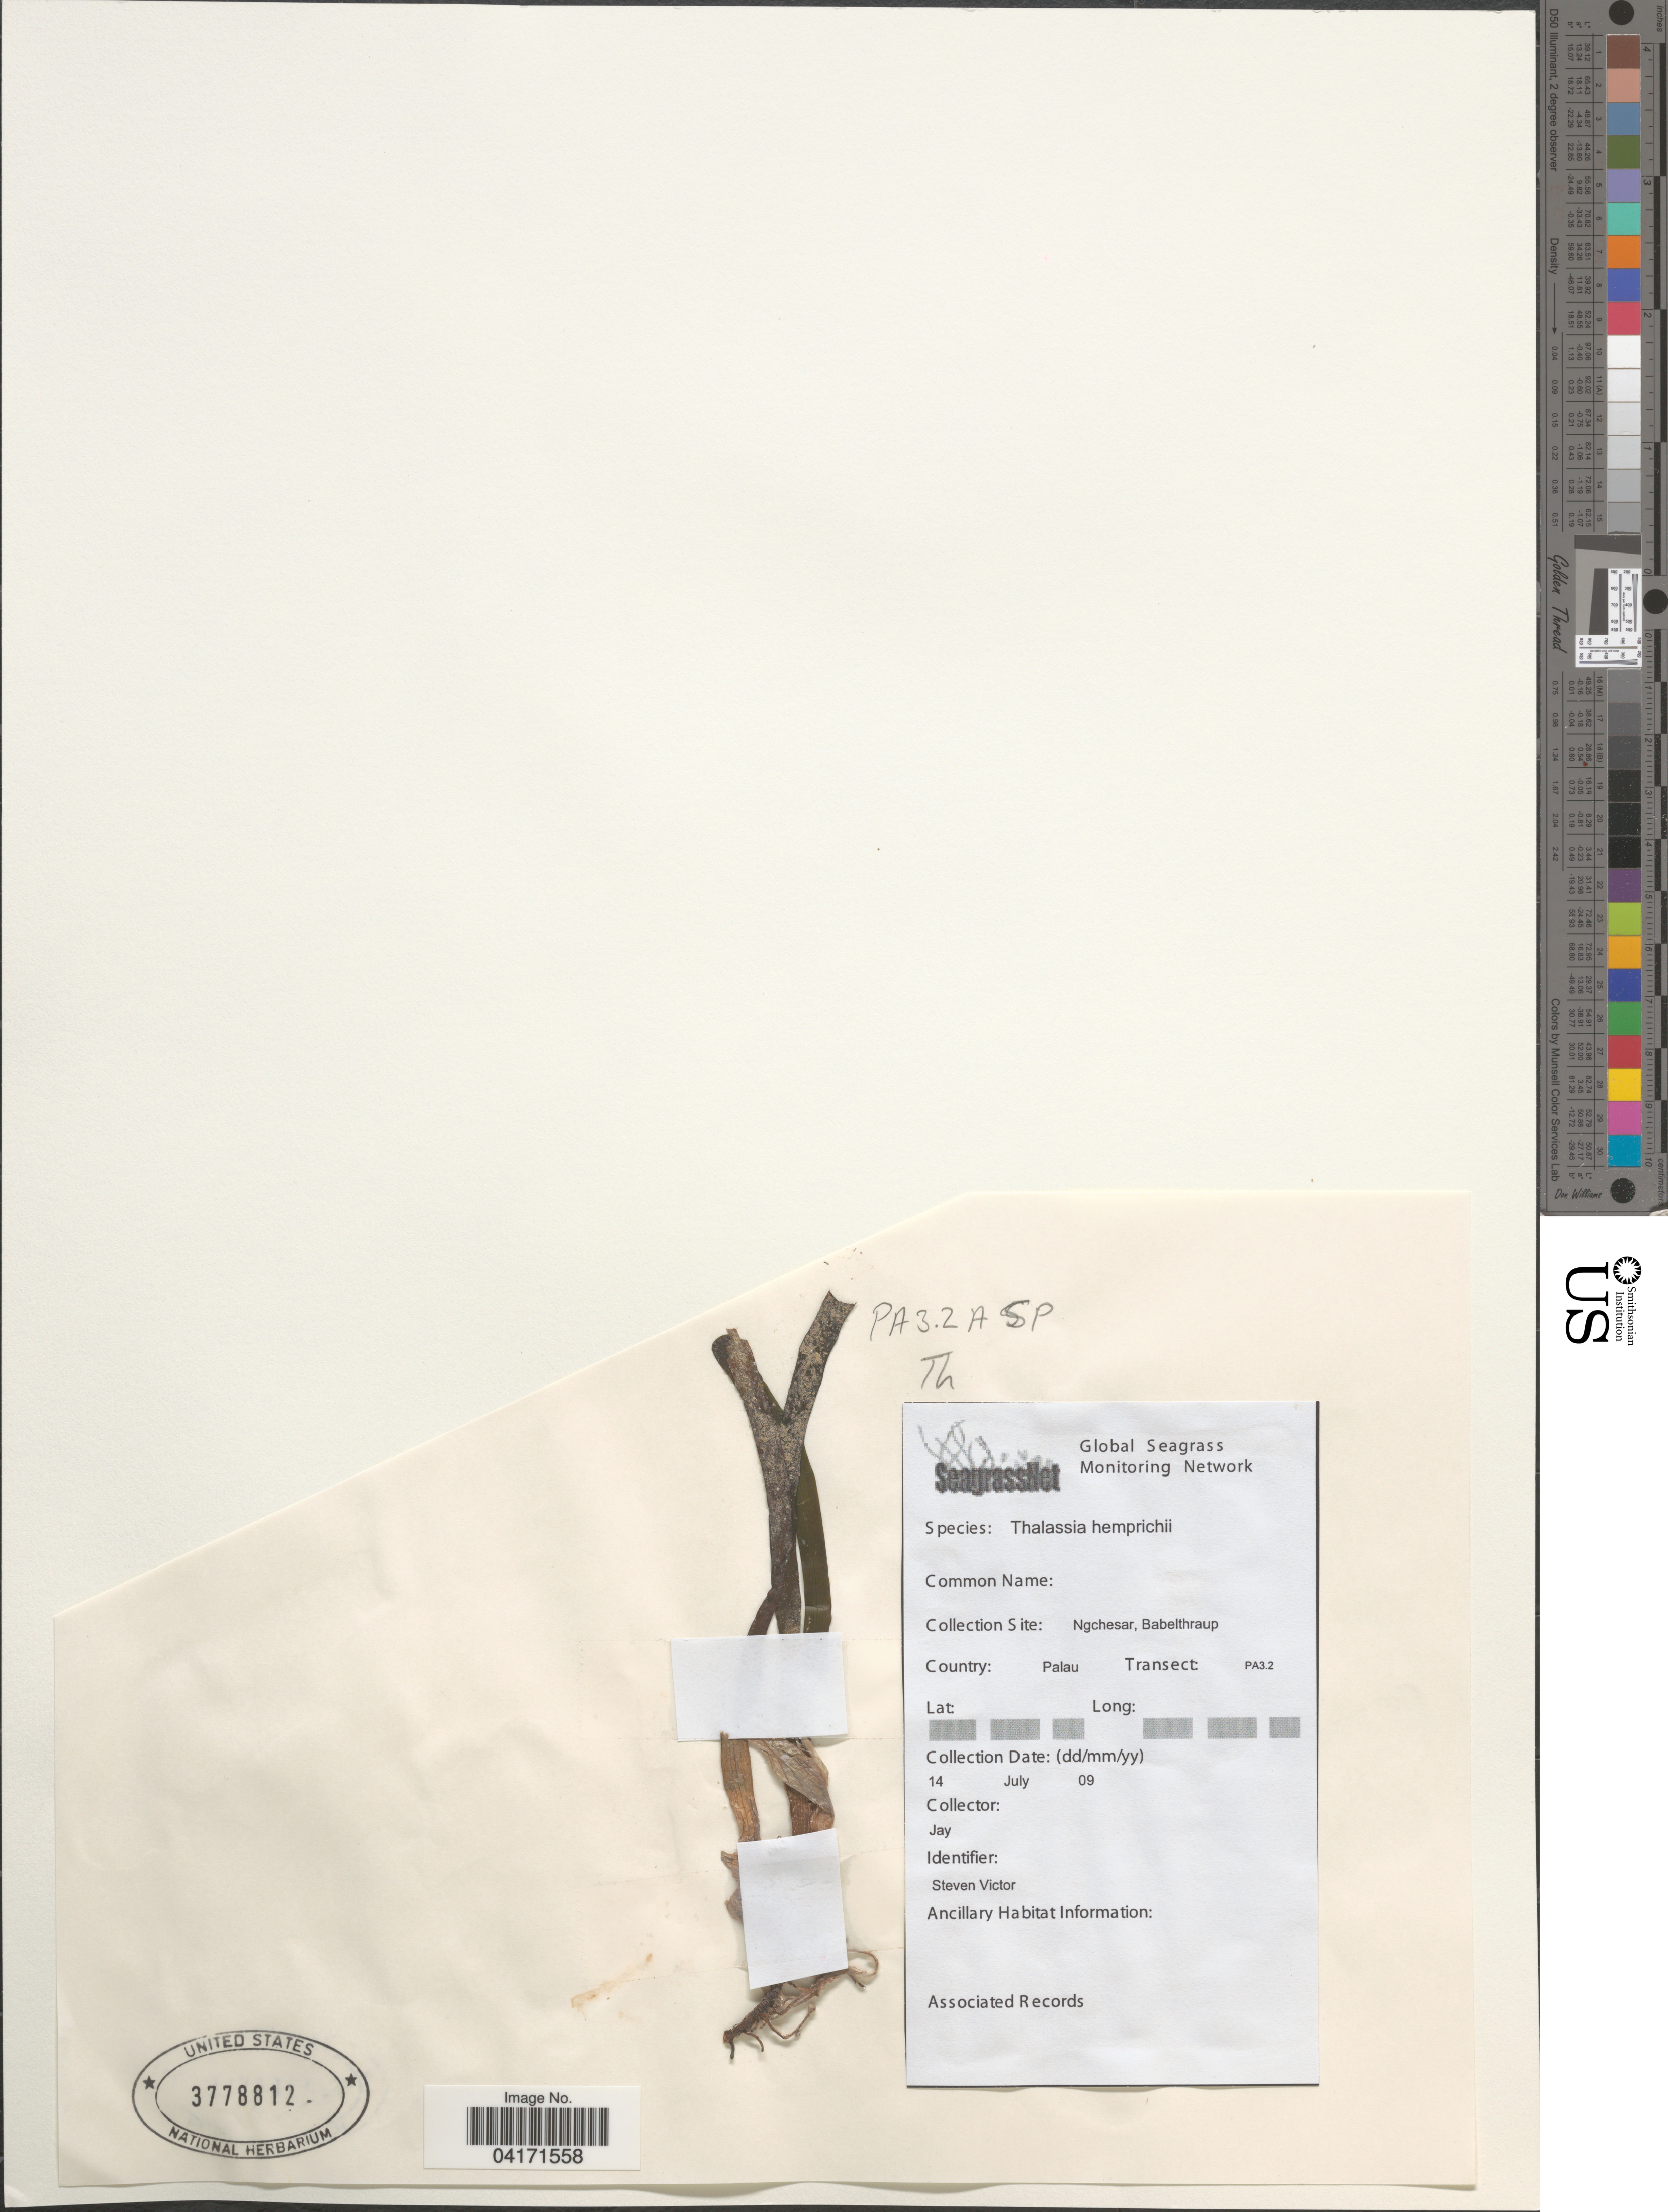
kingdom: Plantae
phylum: Tracheophyta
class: Liliopsida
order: Alismatales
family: Hydrocharitaceae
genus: Thalassia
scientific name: Thalassia hemprichii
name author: Asch.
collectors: Jay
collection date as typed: Transcribed d/m/y: 14/7/9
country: Palau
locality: PA3.2 A SP. Ngchesar, Babelthraup. Palau. Transect: PA3.2.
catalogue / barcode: US 3778812